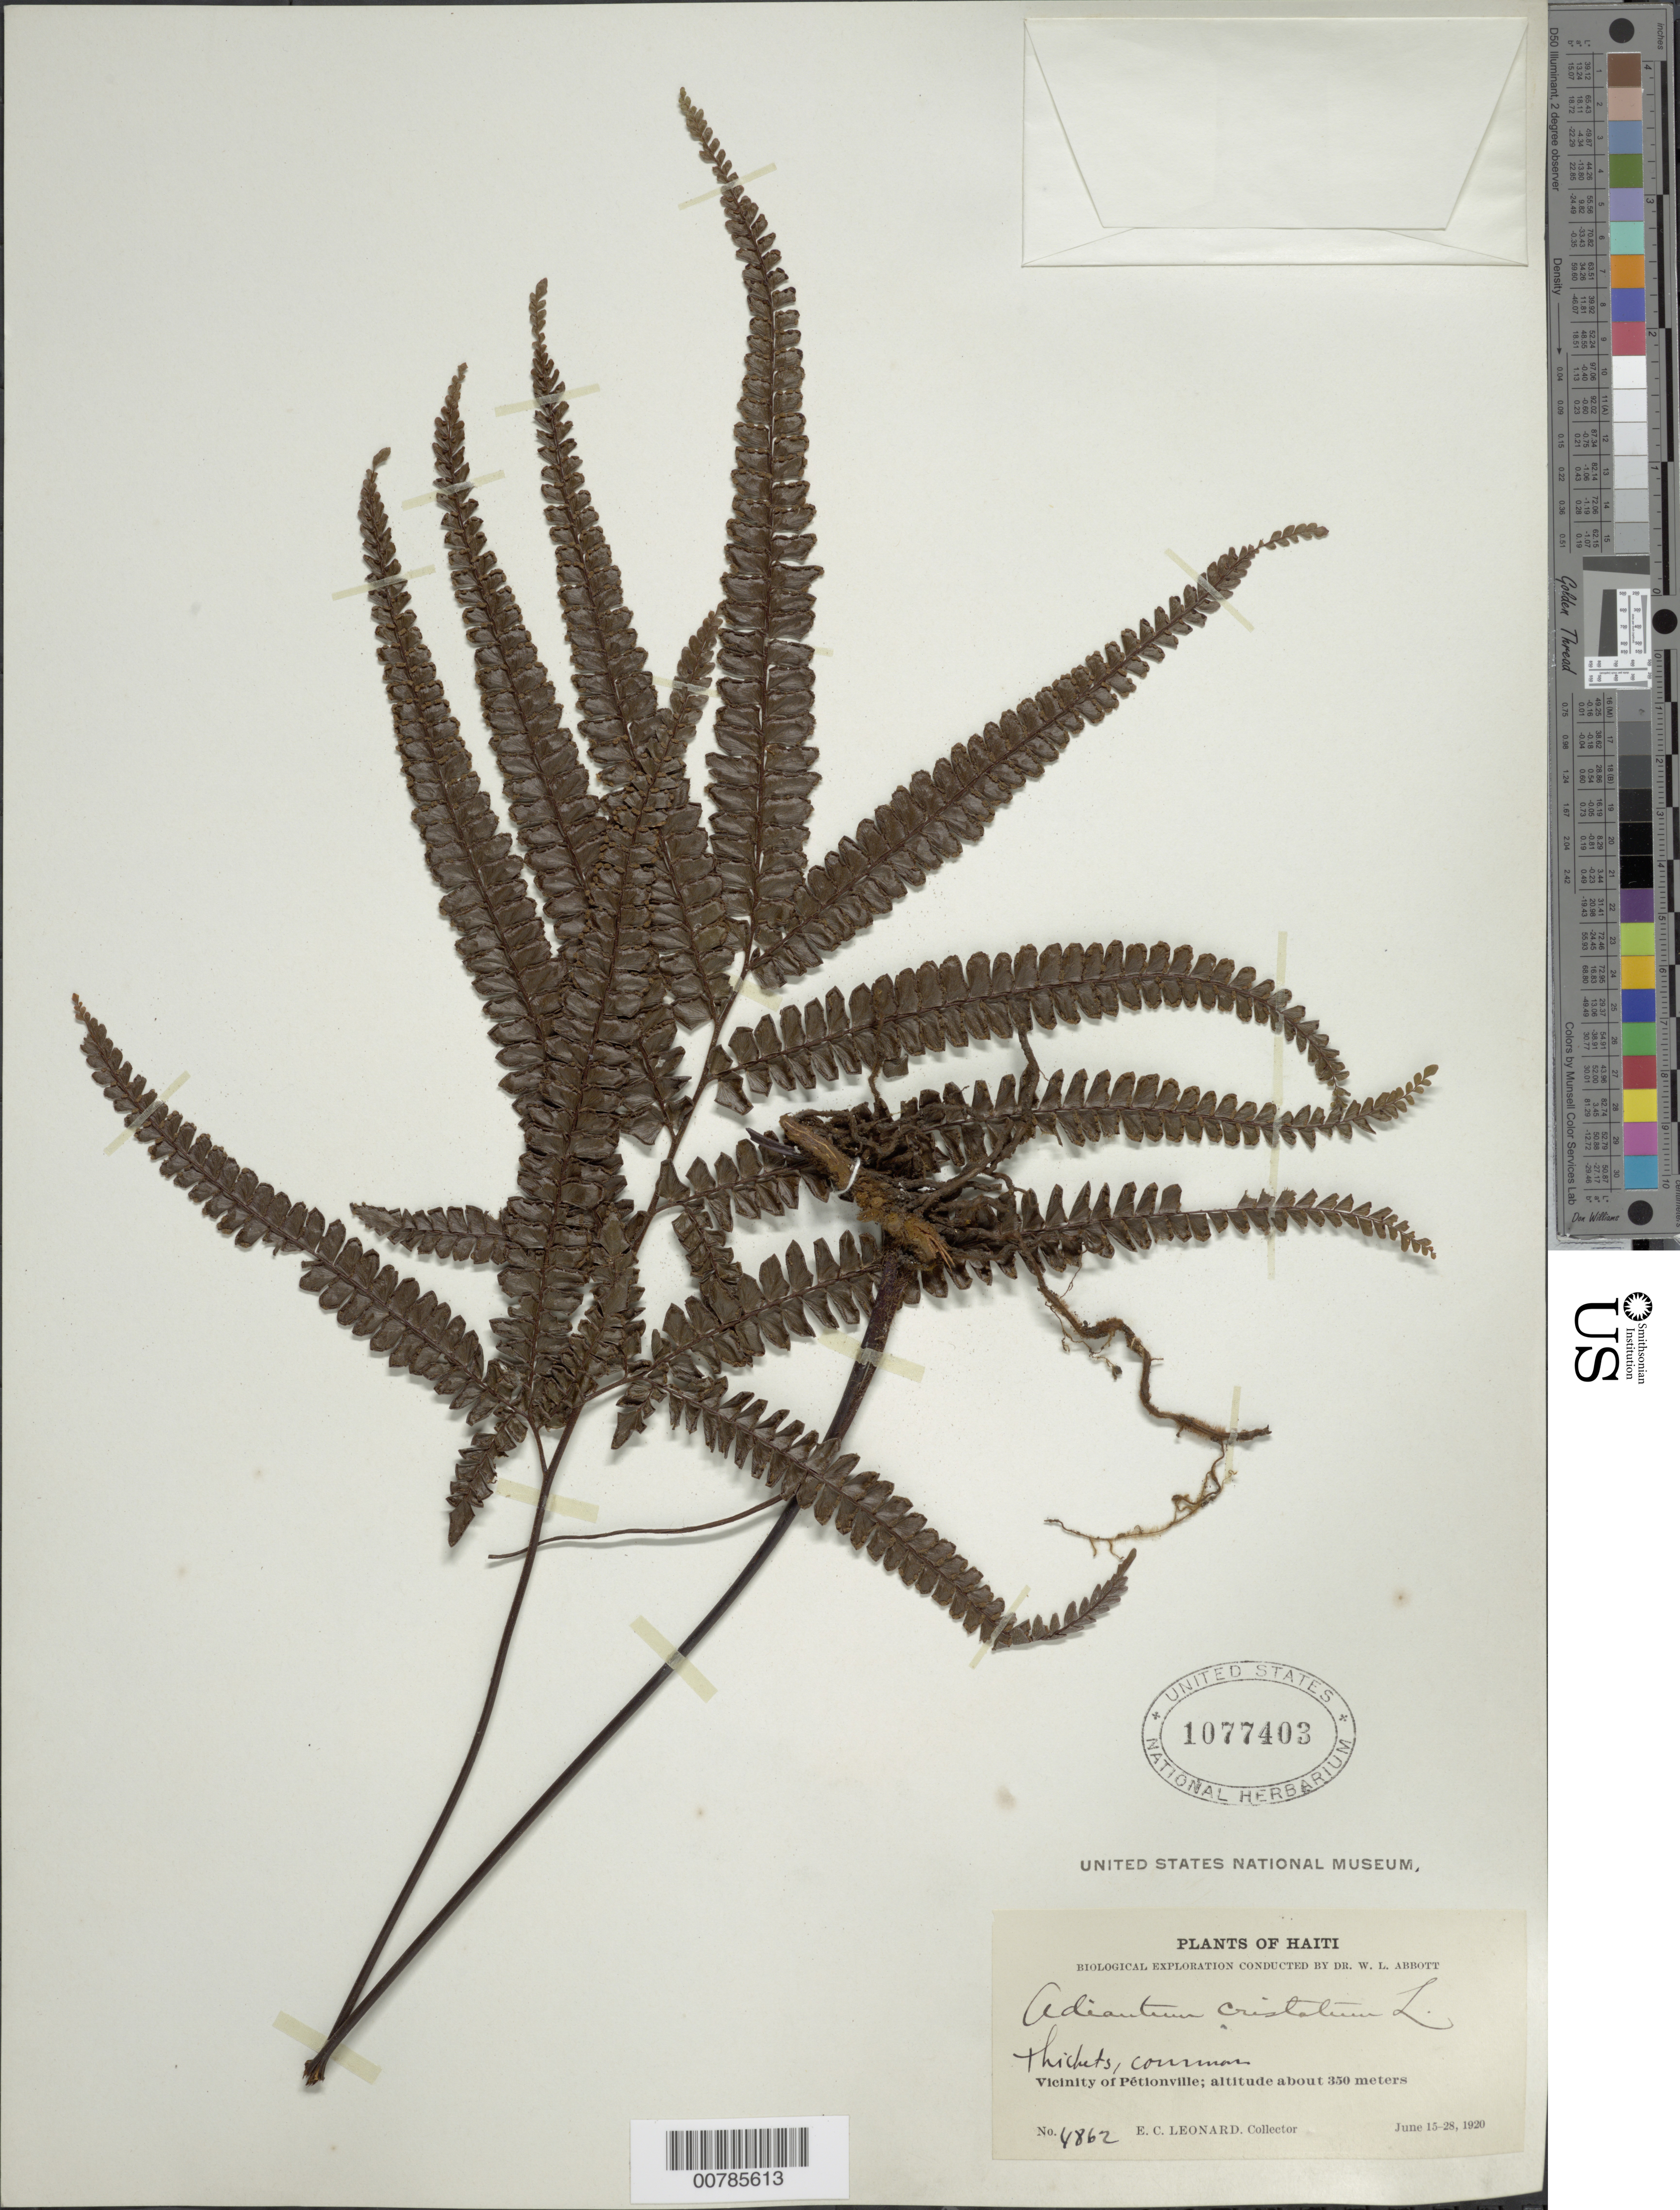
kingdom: Plantae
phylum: Tracheophyta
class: Polypodiopsida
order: Polypodiales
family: Pteridaceae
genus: Adiantum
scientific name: Adiantum pyramidale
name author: (L.) Willd.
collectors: E. C. Leonard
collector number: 4862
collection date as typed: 15 Jun 1920 28 Jun 1920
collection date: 1920-06-15/1920-06-28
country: Haiti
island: Hispaniola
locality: Pétionville, vicinity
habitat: Thickets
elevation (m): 350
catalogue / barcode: US 1077403